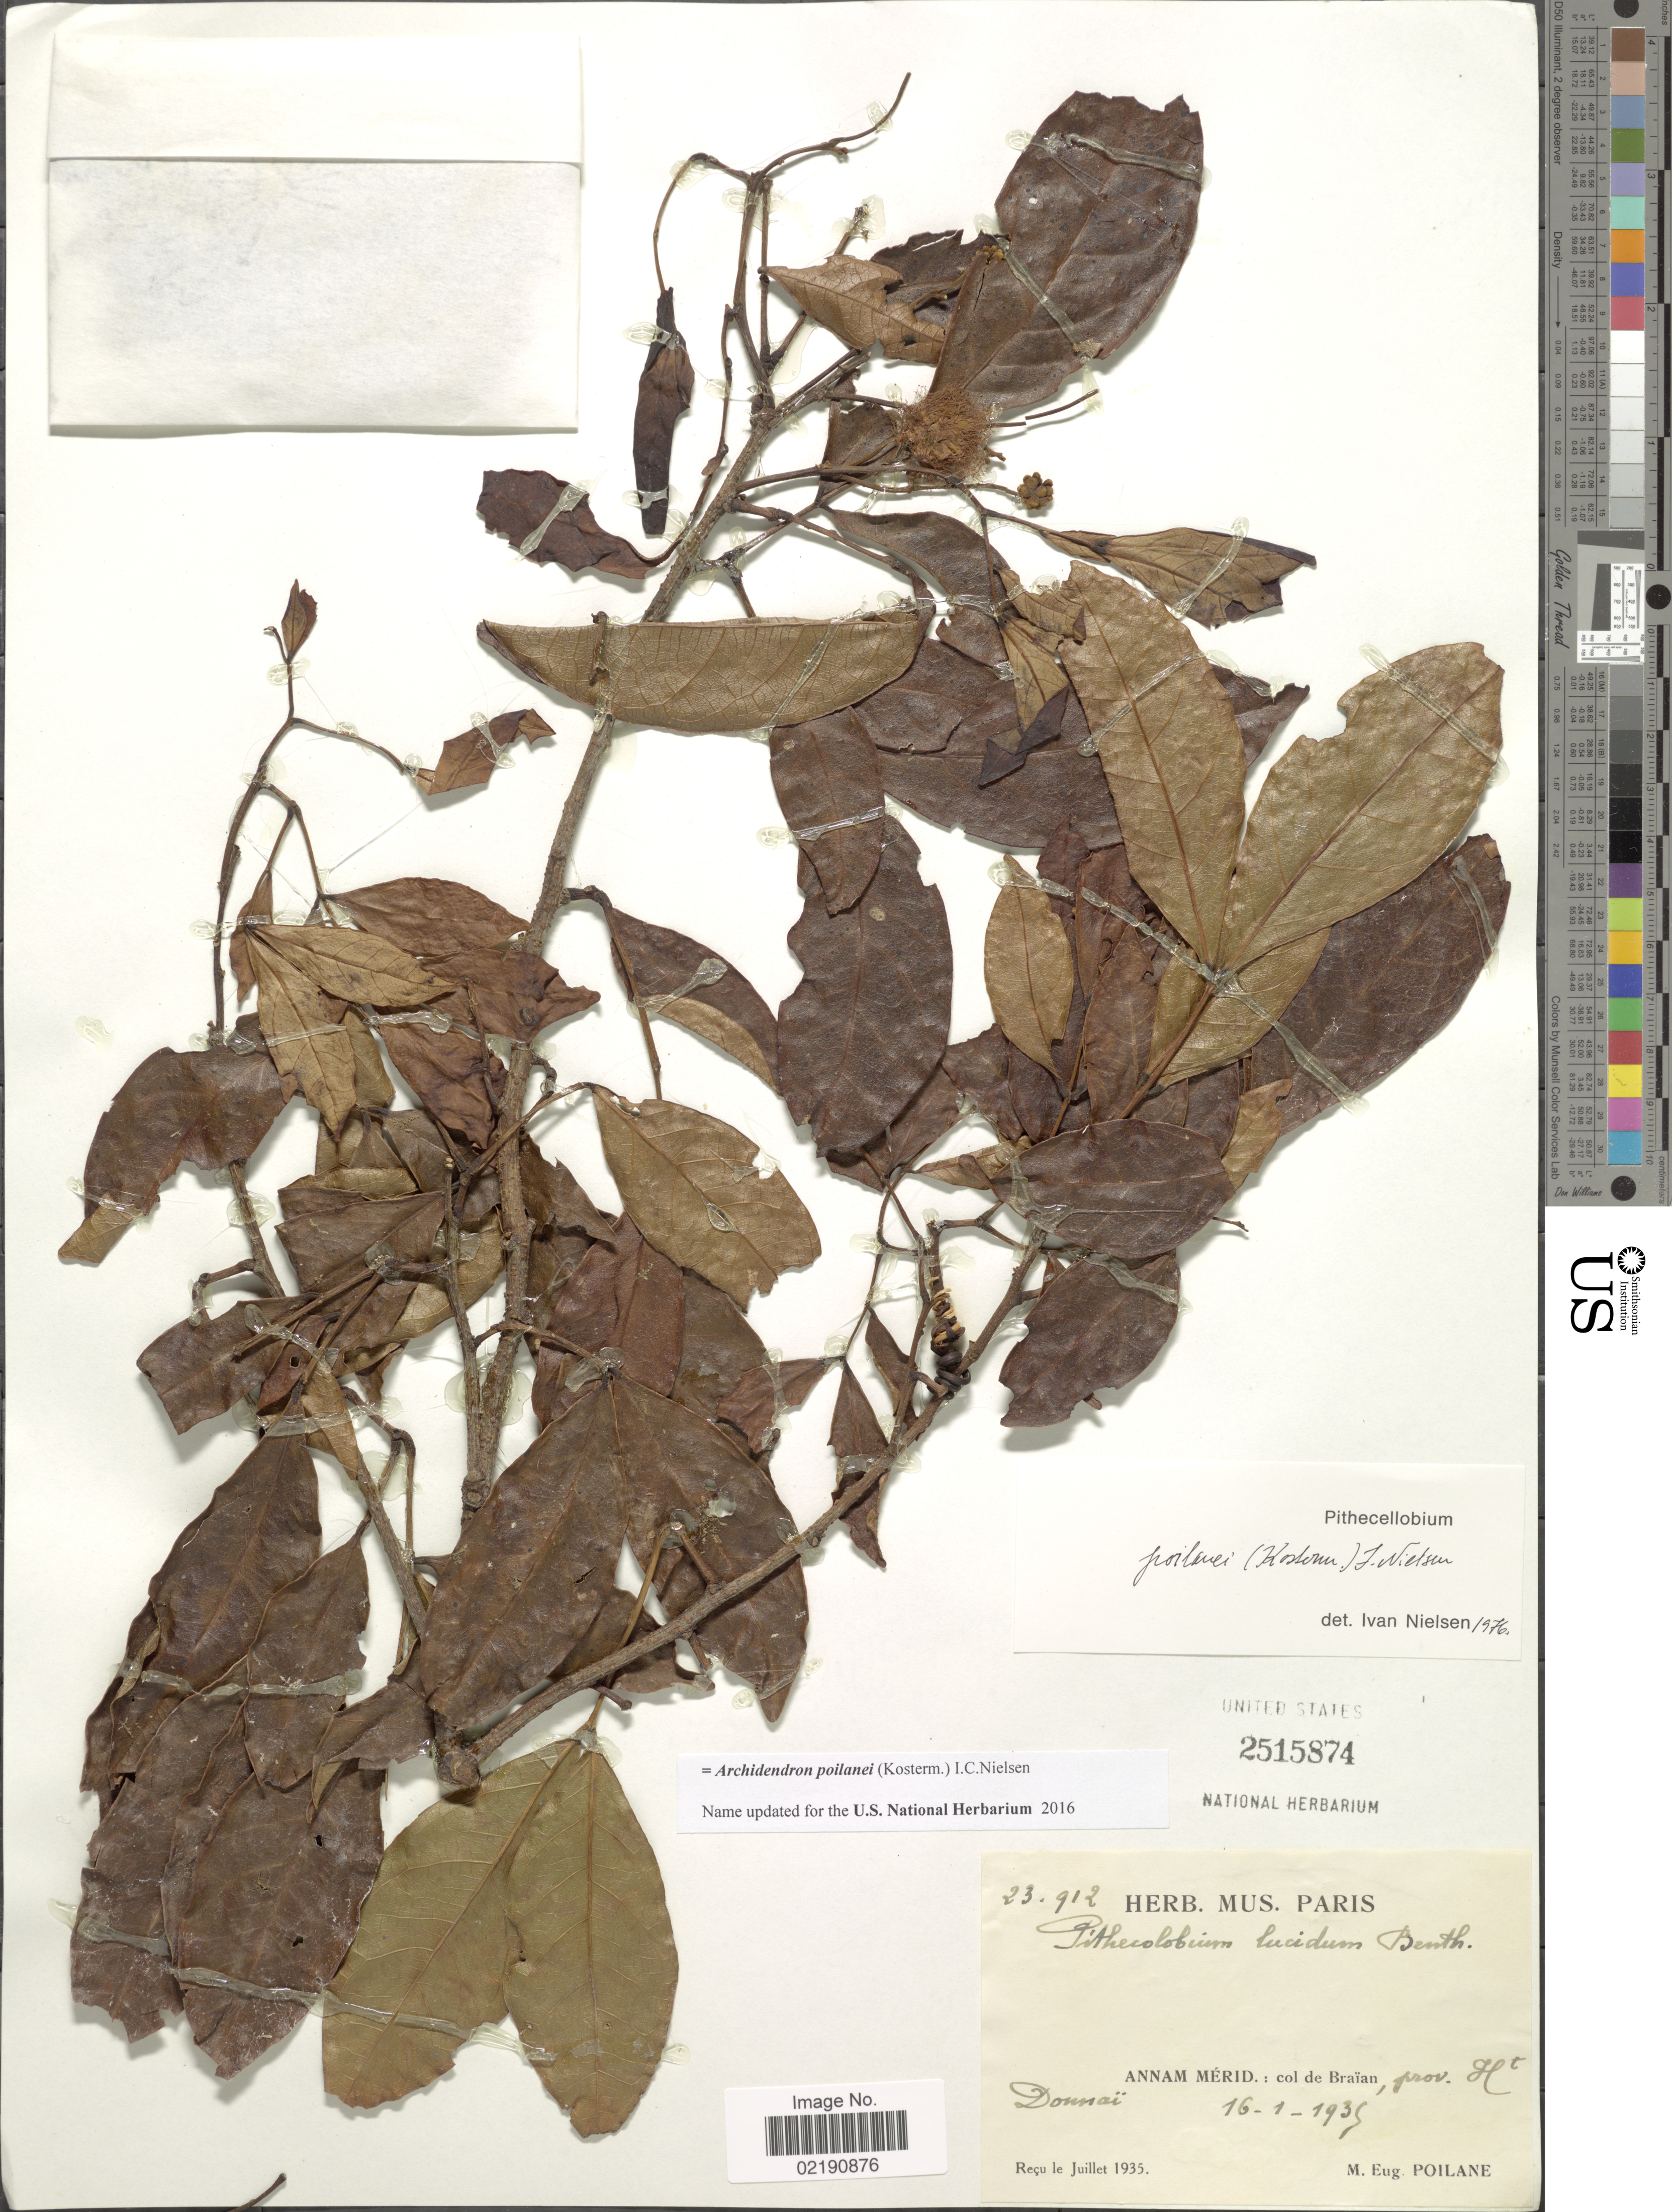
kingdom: Plantae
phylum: Tracheophyta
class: Magnoliopsida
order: Fabales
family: Fabaceae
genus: Archidendron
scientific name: Archidendron poilanei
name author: (Kosterm.) I.C. Nielsen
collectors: M. Poilane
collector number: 23912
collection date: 1935-07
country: Vietnam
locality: Annam Mérid.: col de Braïan, prov. Ht. Donnaï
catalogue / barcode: US 2515874